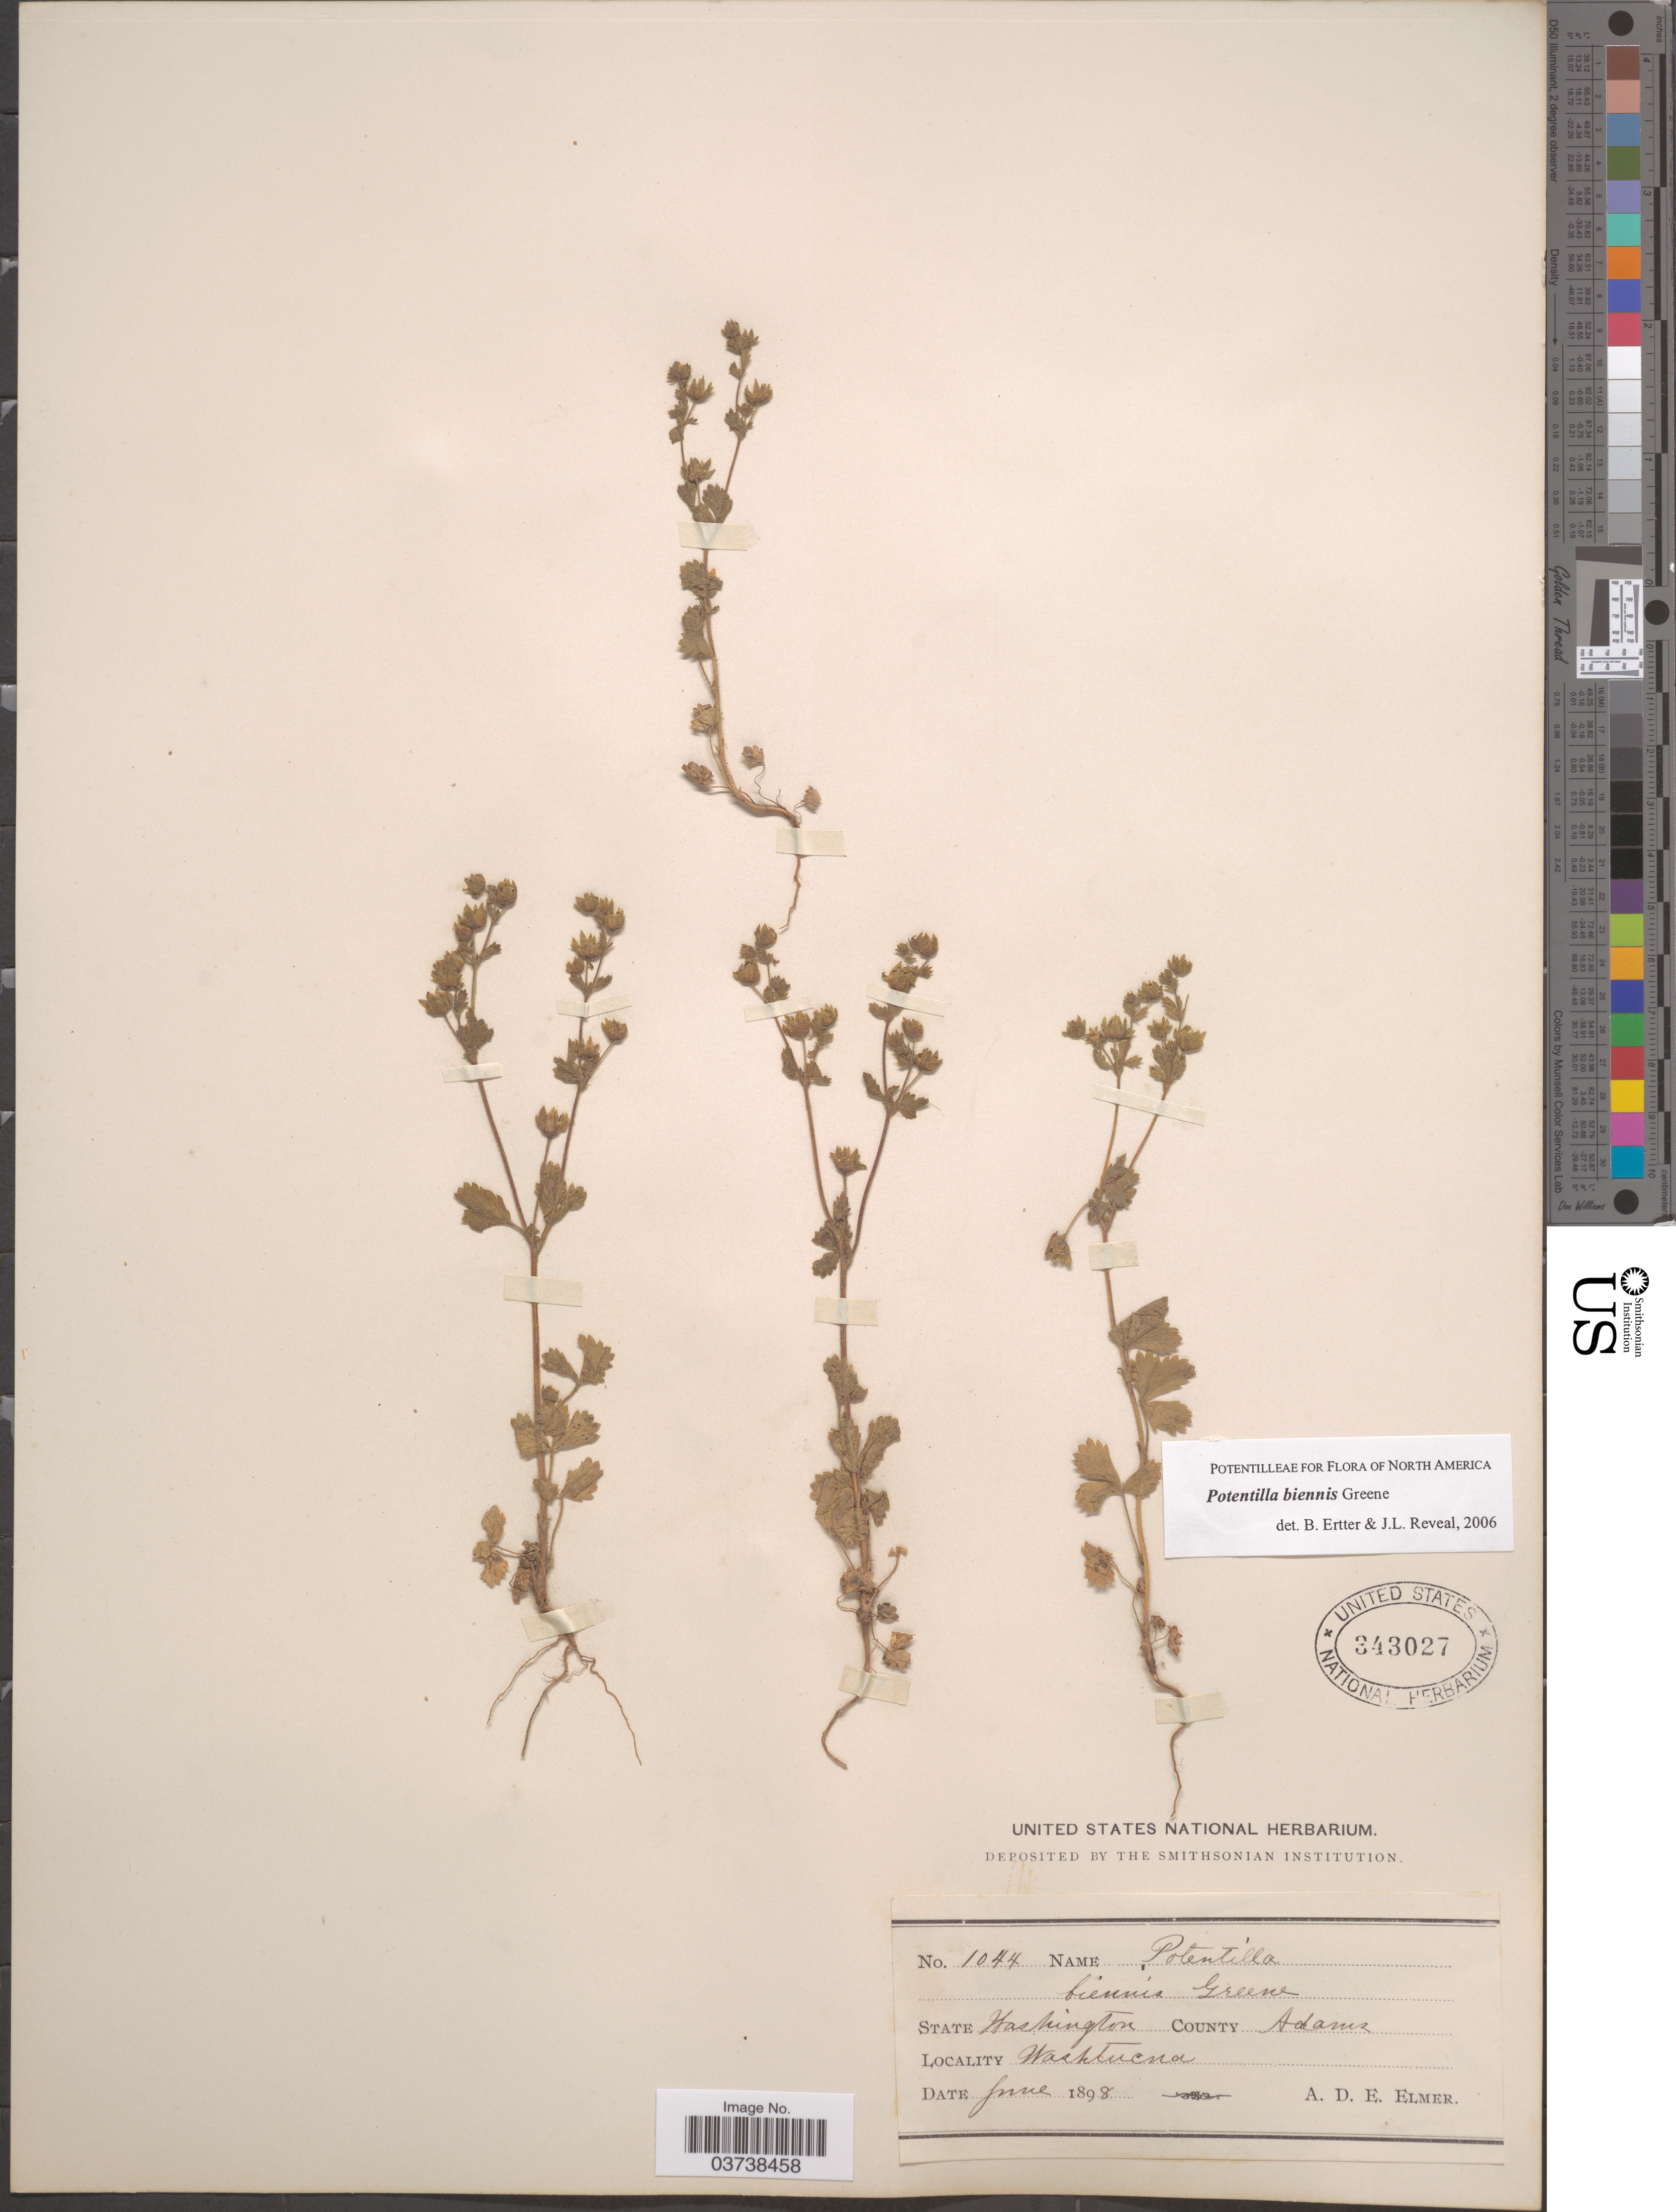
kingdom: Plantae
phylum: Tracheophyta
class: Magnoliopsida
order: Rosales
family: Rosaceae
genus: Potentilla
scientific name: Potentilla biennis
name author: Greene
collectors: A. D. E. Elmer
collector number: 1044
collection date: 1898-06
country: United States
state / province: Washington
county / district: Adams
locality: County Adams. Washtucna.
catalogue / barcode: US 343027